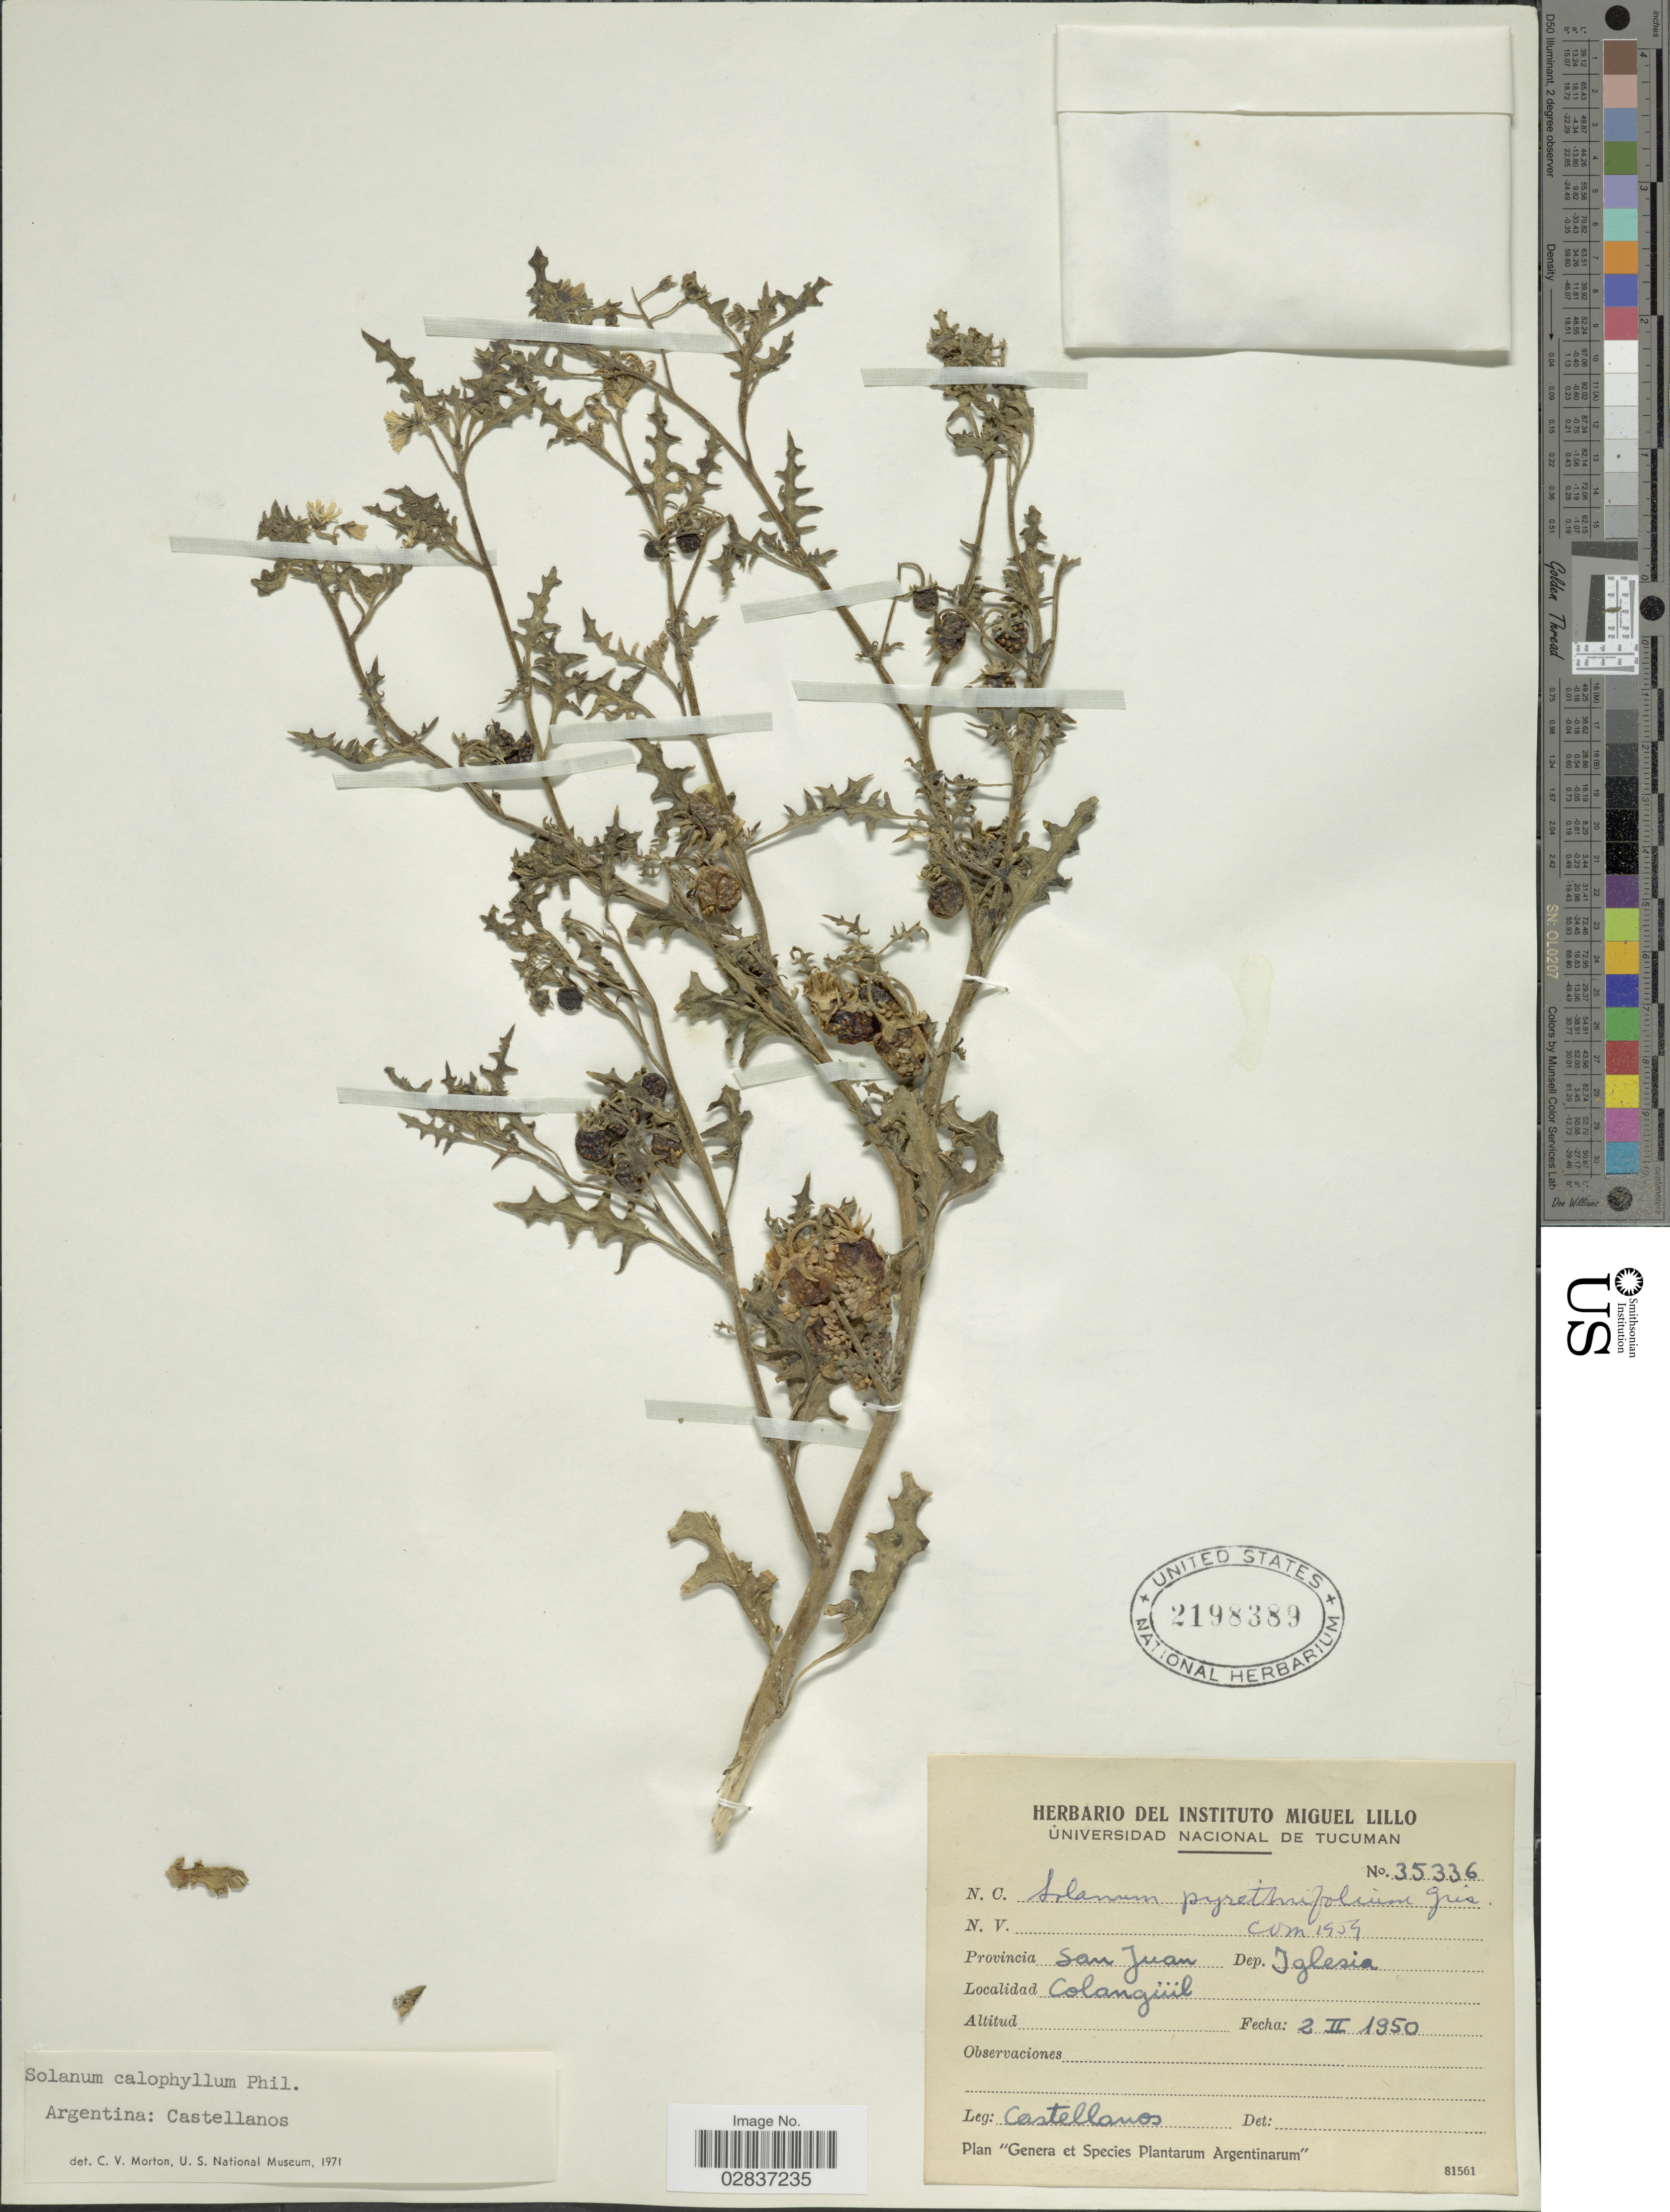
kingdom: Plantae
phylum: Tracheophyta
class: Magnoliopsida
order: Solanales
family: Solanaceae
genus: Solanum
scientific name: Solanum calophyllum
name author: Phil.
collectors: -- Castellanos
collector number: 35336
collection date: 1950-02-02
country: Argentina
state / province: San Juan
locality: Provincia San Juan, Dep. Iglesia, Colangüil.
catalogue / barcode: US 2198389